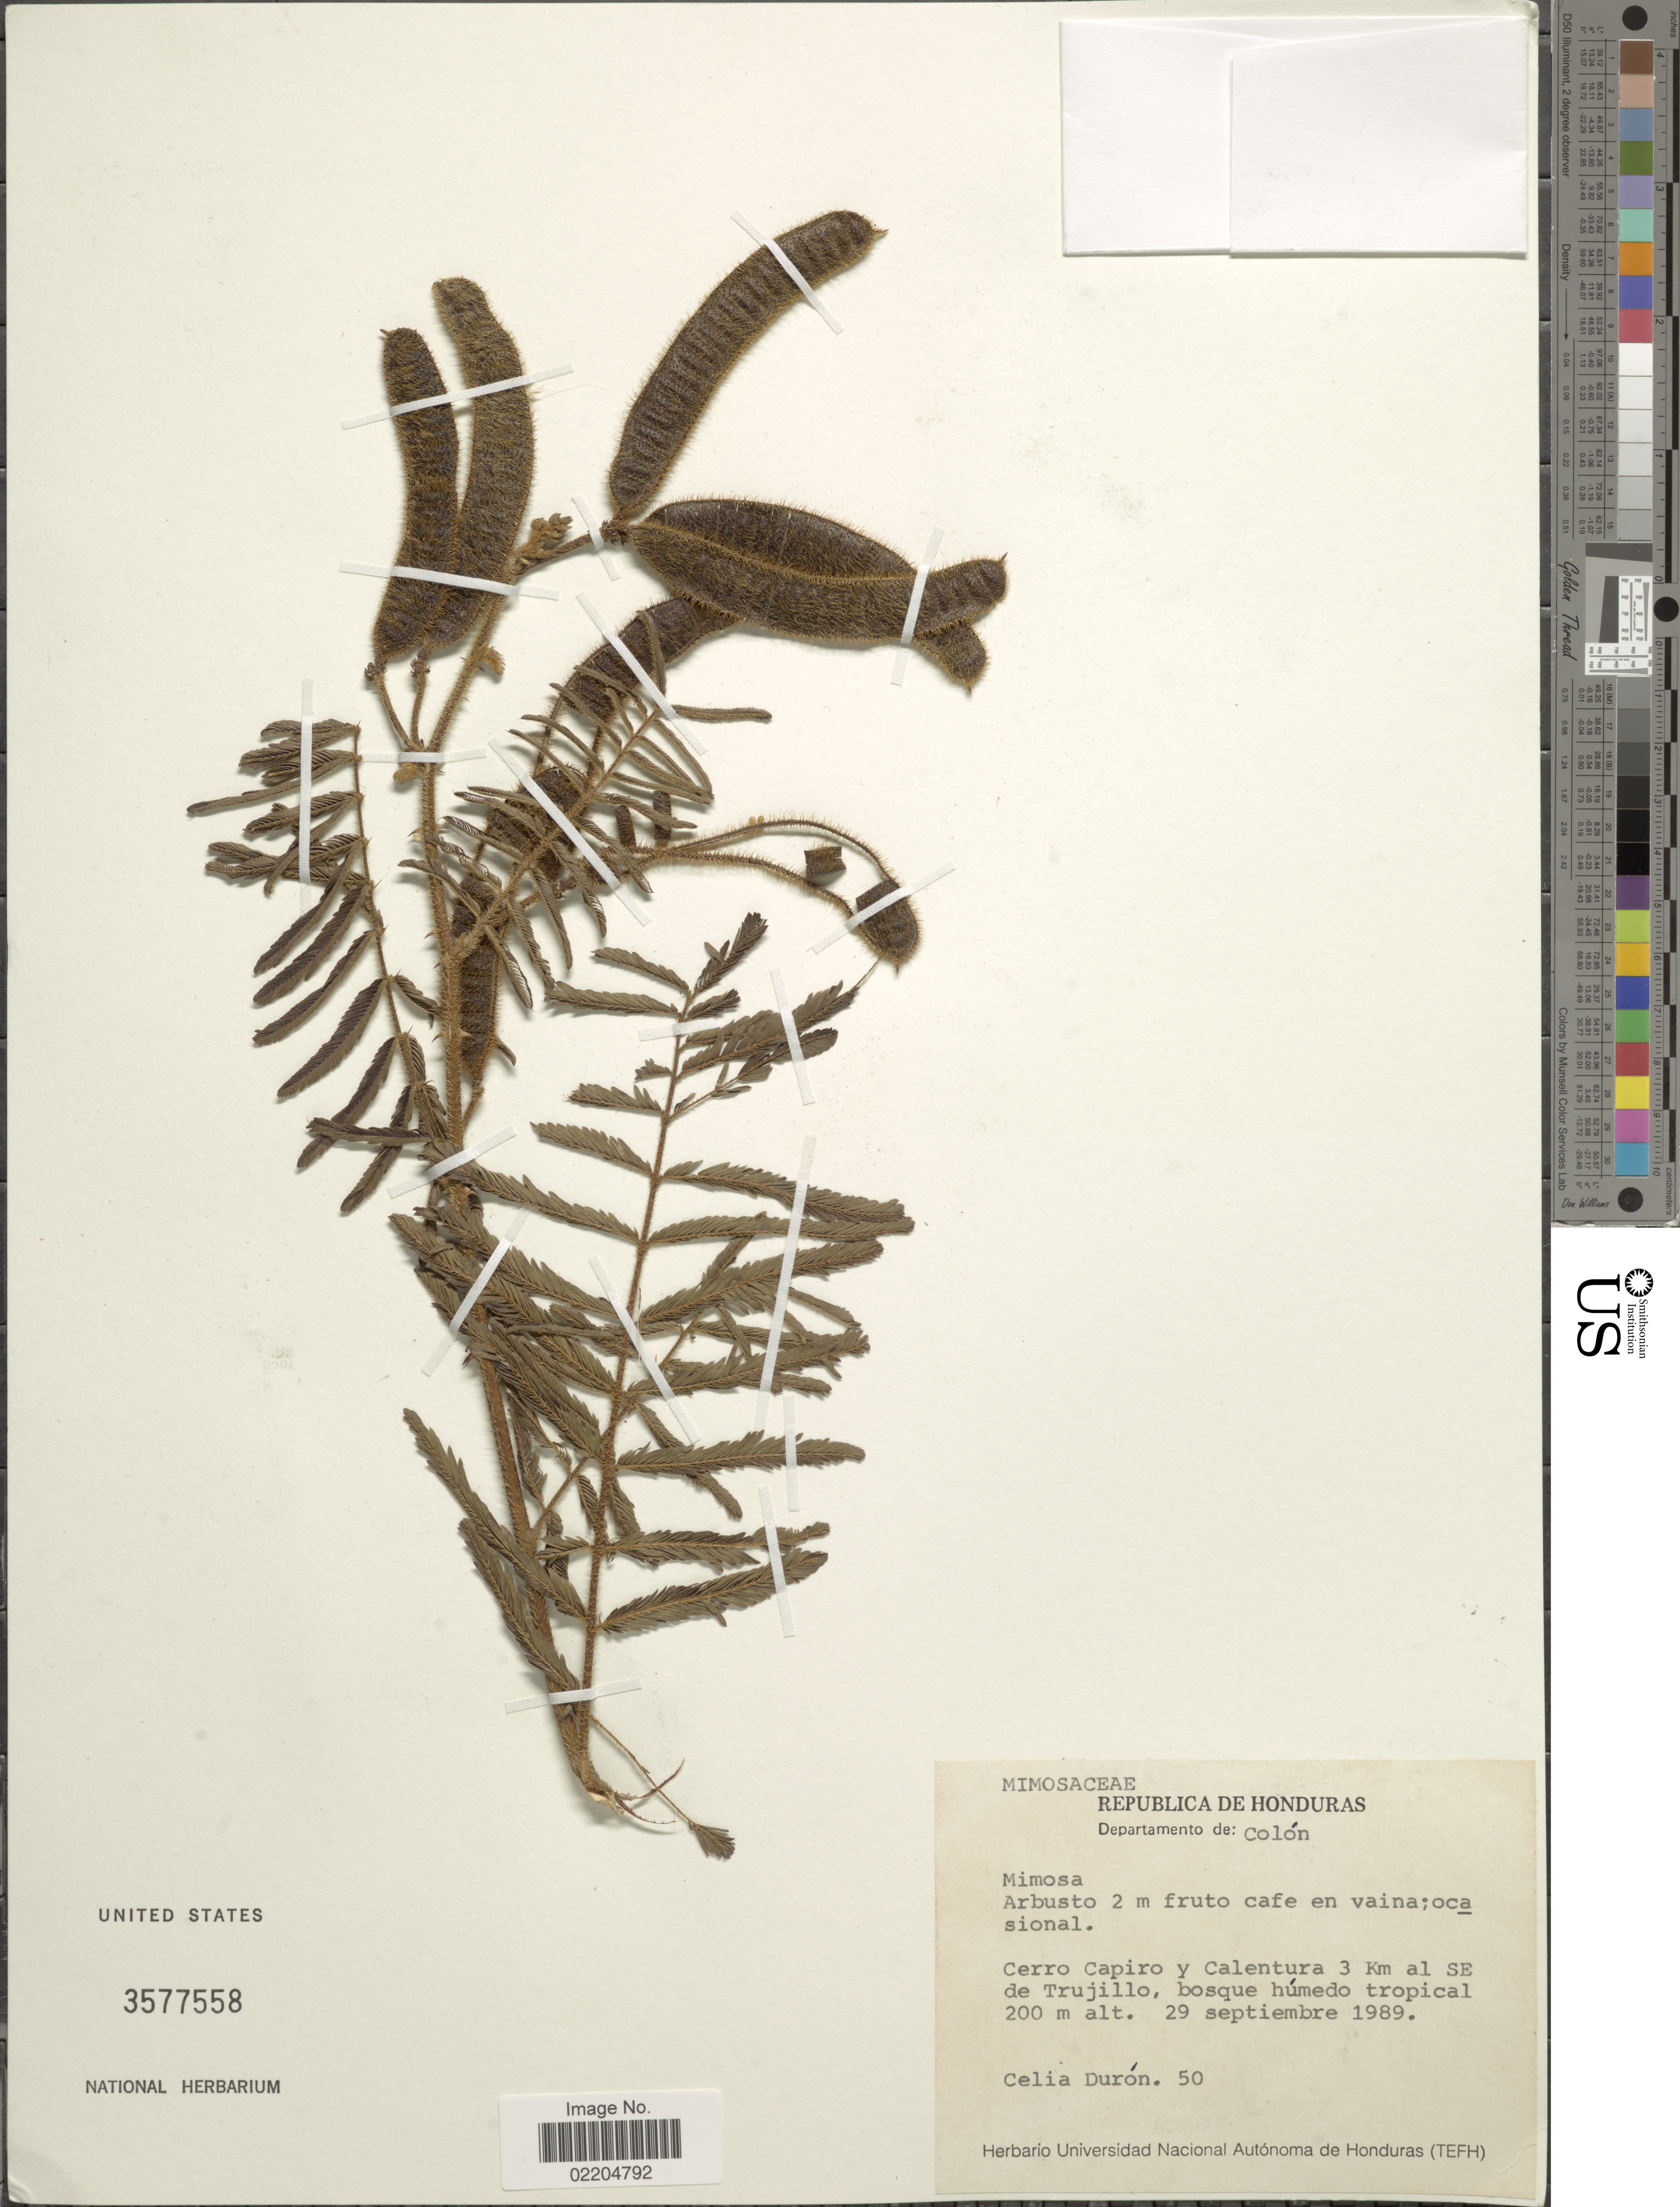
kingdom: Plantae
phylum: Tracheophyta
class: Magnoliopsida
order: Fabales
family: Fabaceae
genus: Mimosa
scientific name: Mimosa sp.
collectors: C. Duron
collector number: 50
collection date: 1989-09-29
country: Honduras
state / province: Colón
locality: Departamento de Colon. Cerro Capiro y Calentura 3 Km al SE de Trujillo, bosque humedo tropical.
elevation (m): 200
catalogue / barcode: US 3577558